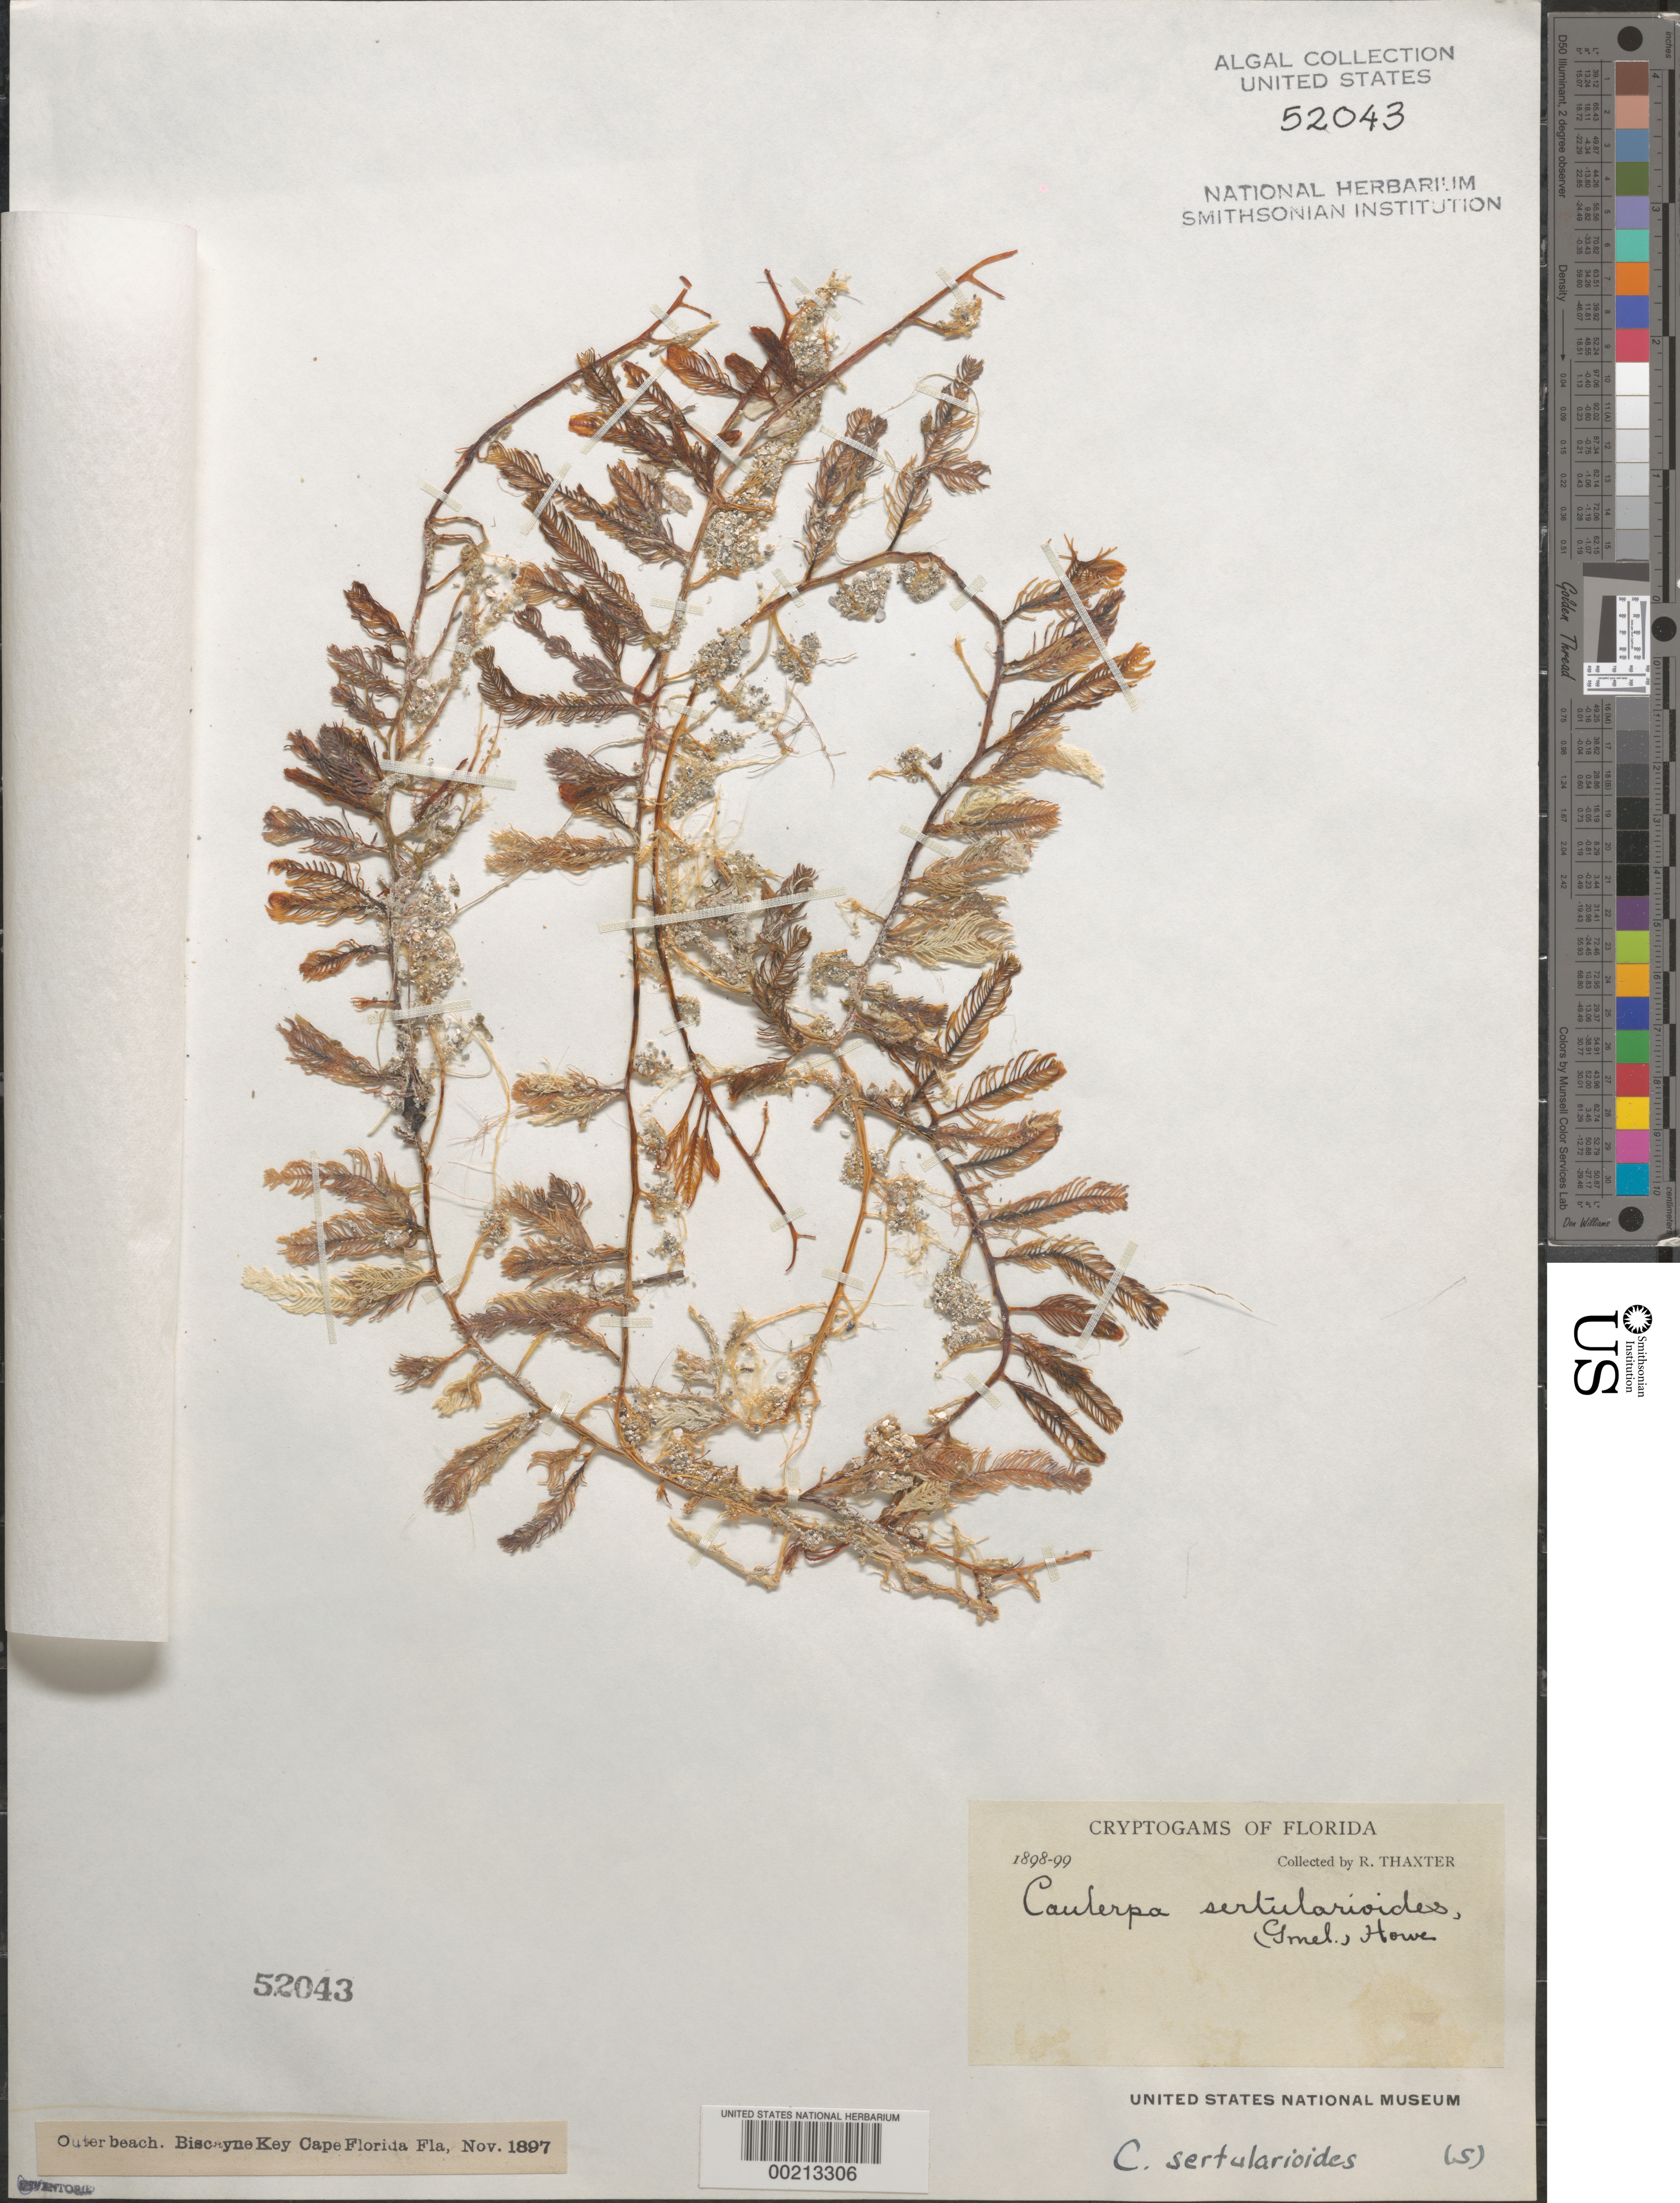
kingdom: Plantae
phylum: Chlorophyta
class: Ulvophyceae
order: Bryopsidales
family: Caulerpaceae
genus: Caulerpa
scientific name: Caulerpa sertularioides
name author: (S.G. Gmel.) M. Howe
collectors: R. Thaxter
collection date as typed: Nov 1897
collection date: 1897-11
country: United States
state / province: Florida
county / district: Miami-Dade County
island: Key Biscayne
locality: Cape Florida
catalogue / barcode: US 52043